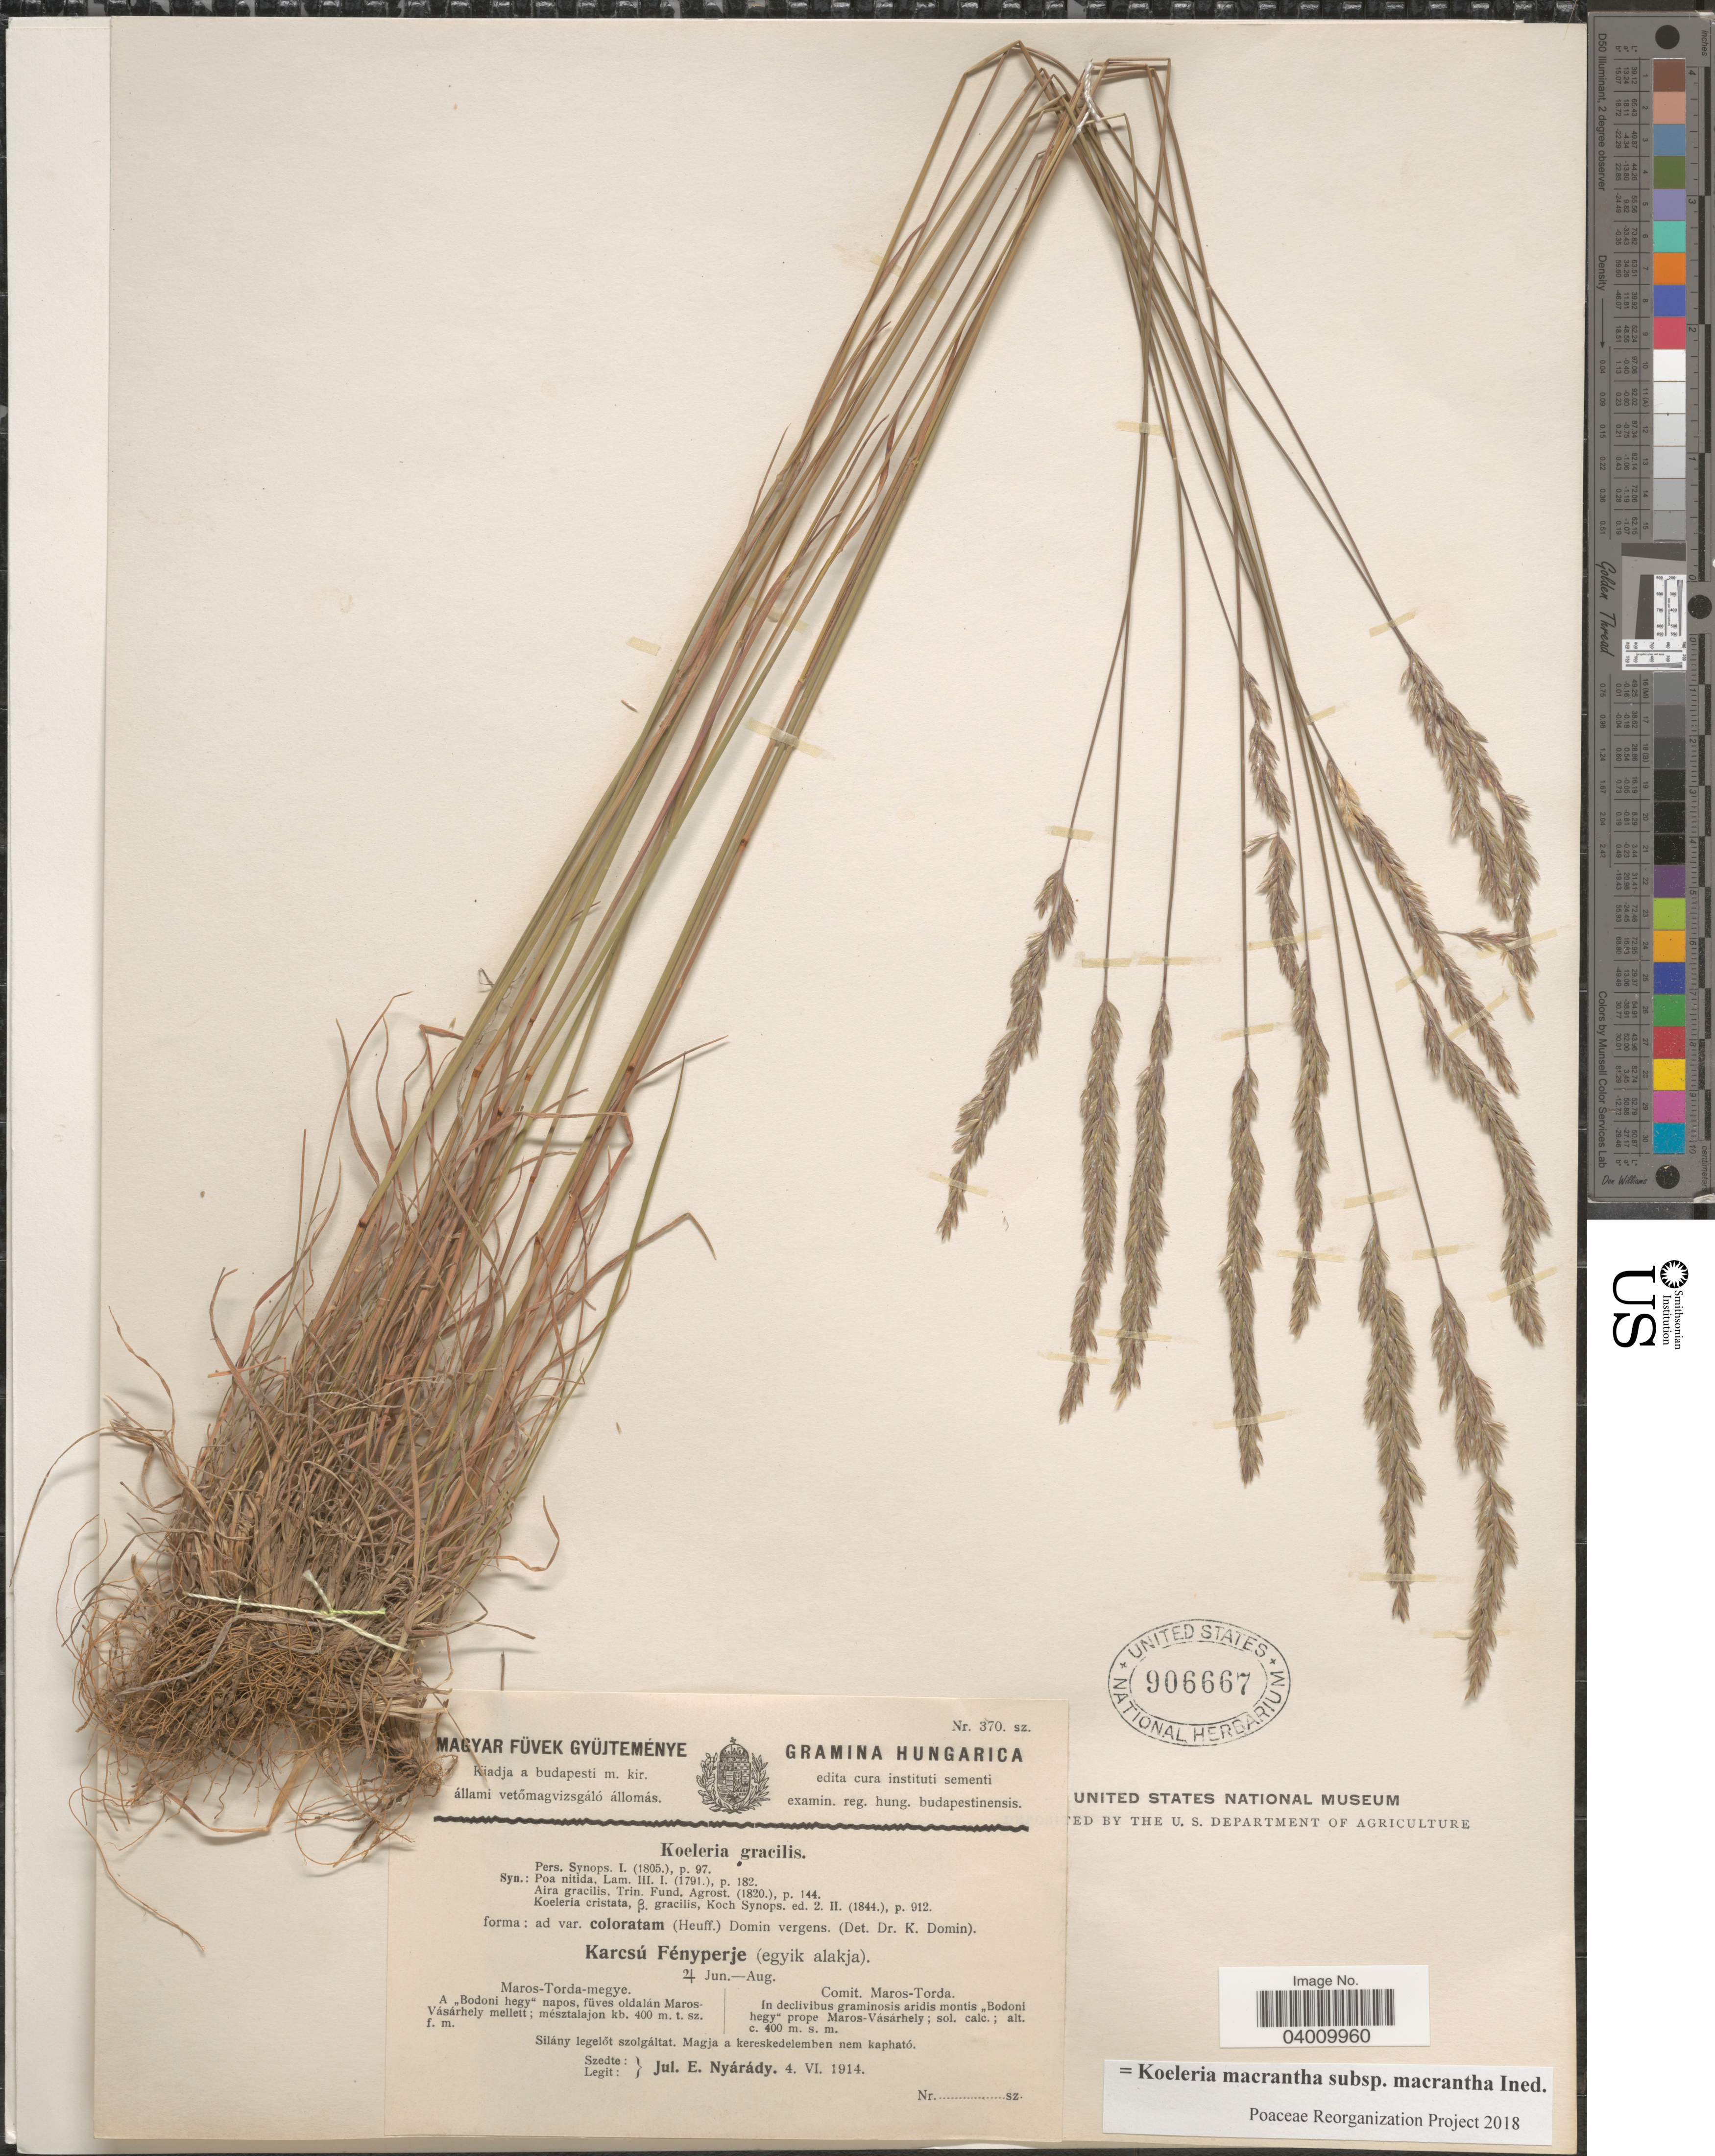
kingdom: Plantae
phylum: Tracheophyta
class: Liliopsida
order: Poales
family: Poaceae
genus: Koeleria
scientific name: Koeleria macrantha subsp. macrantha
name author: (Ledeb.) Schult.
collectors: J. Nyárády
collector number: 370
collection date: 1914-06-04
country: Hungary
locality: Hungarica. Comit. Maros-Torda. In declivibus graminosis aridis montis "Bodoni hegy" prope Maros-Vásárhely; sol. calc.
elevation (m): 400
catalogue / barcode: US 906667